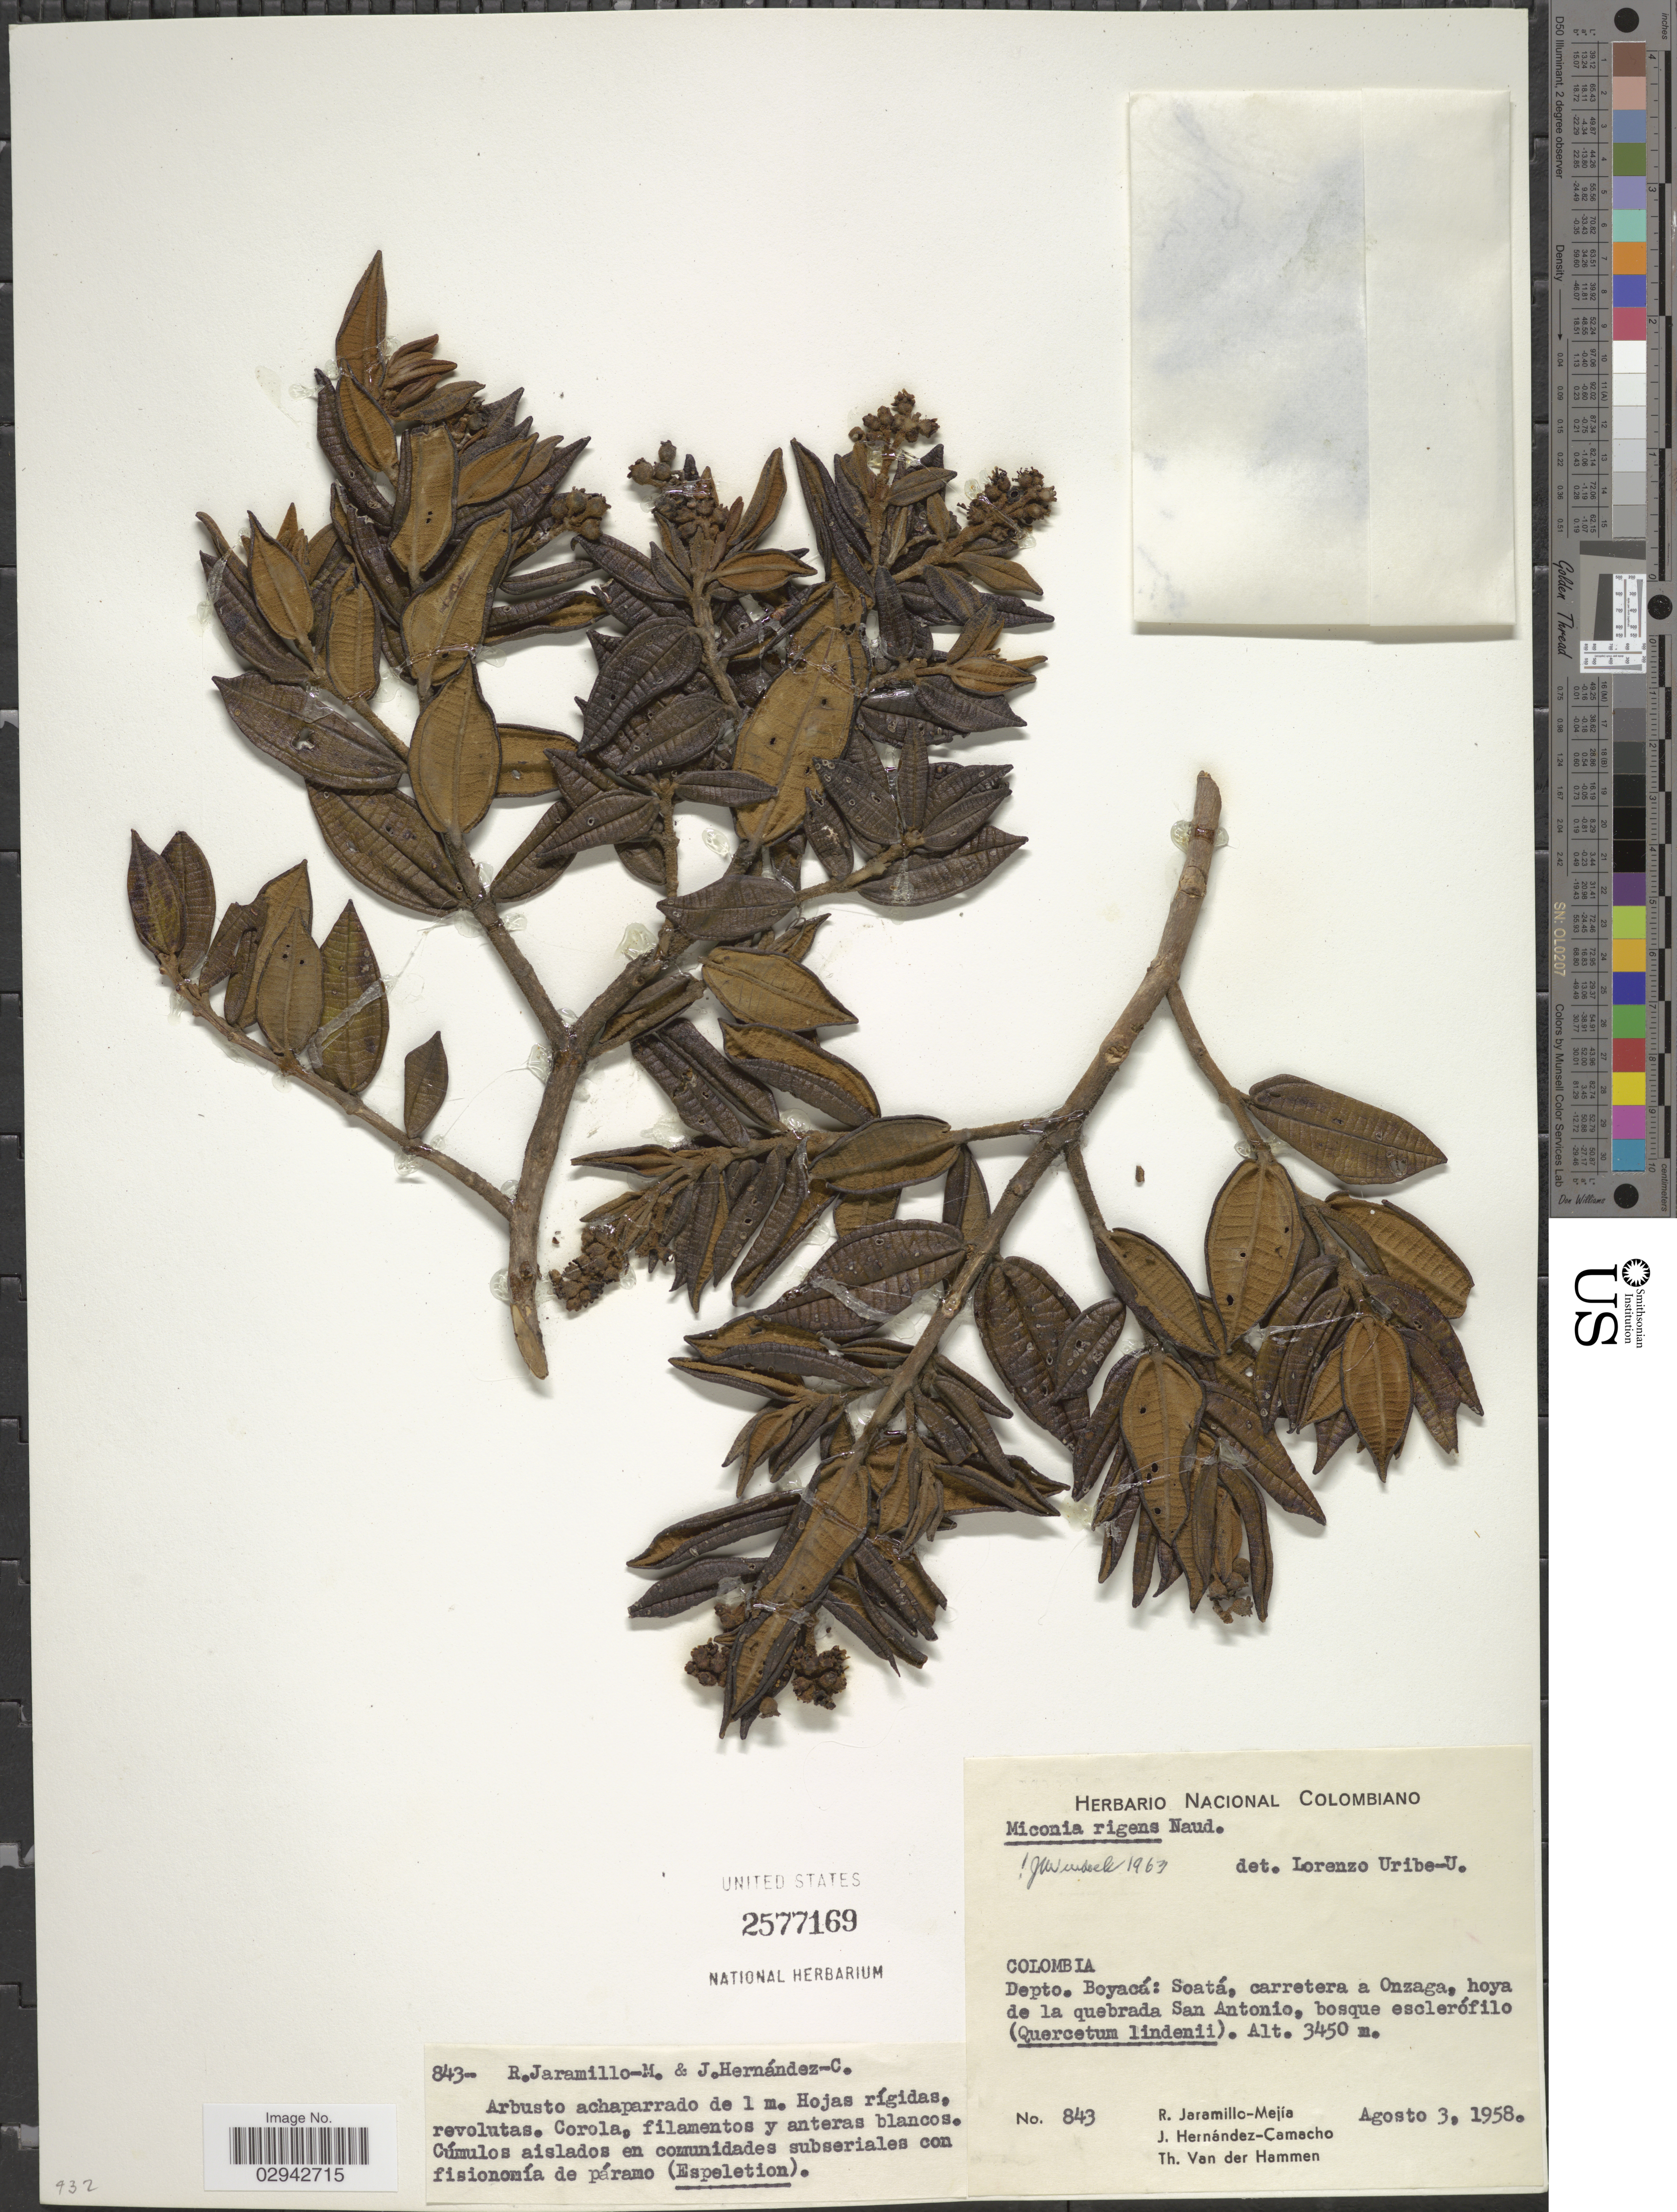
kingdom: Plantae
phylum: Tracheophyta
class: Magnoliopsida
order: Myrtales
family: Melastomataceae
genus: Miconia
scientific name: Miconia rigens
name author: Naudin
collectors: R. Jaramillo M., J. Hernández-Camacho & T. Van der Hammen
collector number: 843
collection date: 1958-08-03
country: Colombia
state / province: Boyacá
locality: Depto. Boyacá: Soatá, carretera a Onzaga, hoya de la quebrada San Antonio.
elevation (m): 3450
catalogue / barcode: US 2577169